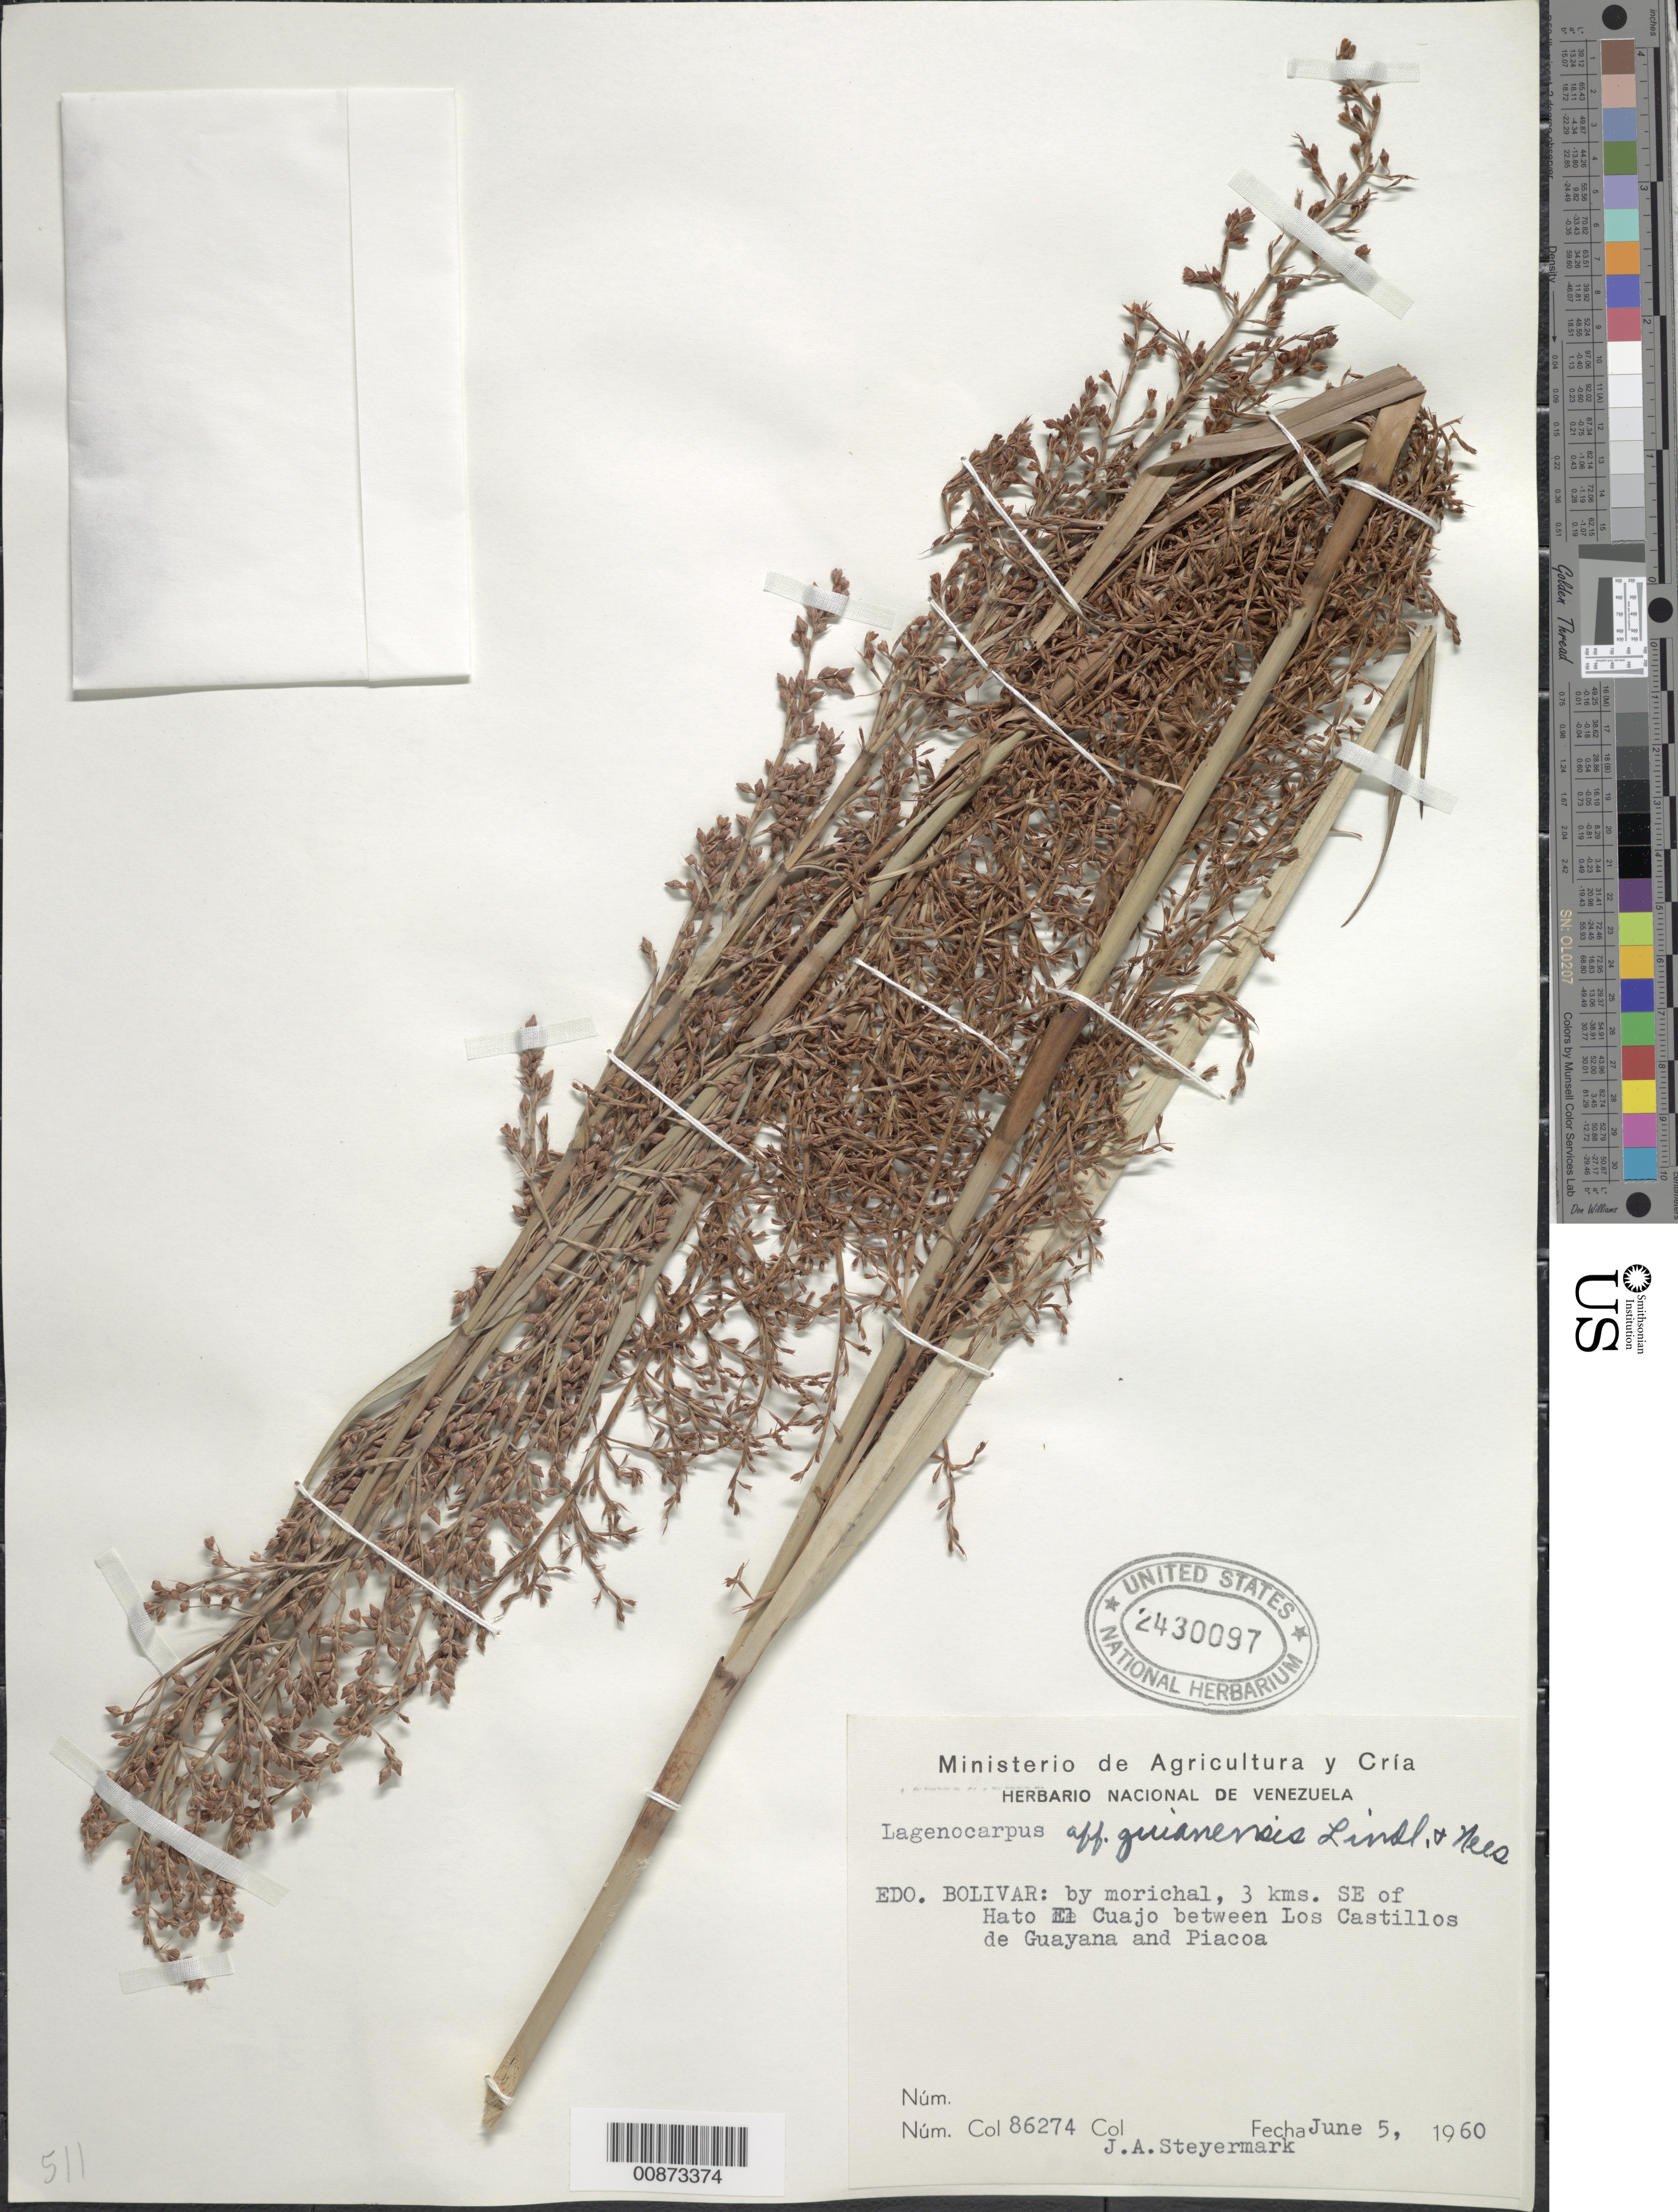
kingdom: Plantae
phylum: Tracheophyta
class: Liliopsida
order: Poales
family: Cyperaceae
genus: Lagenocarpus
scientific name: Lagenocarpus guianensis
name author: Nees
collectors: J. Steyermark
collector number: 86274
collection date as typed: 5-Jun-60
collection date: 1960-06-05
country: Venezuela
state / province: Bolívar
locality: Hato El Cuajo, 3 km SE of; between Los Castillos de Guayana and Piacoa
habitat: Morichal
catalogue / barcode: US 2430097